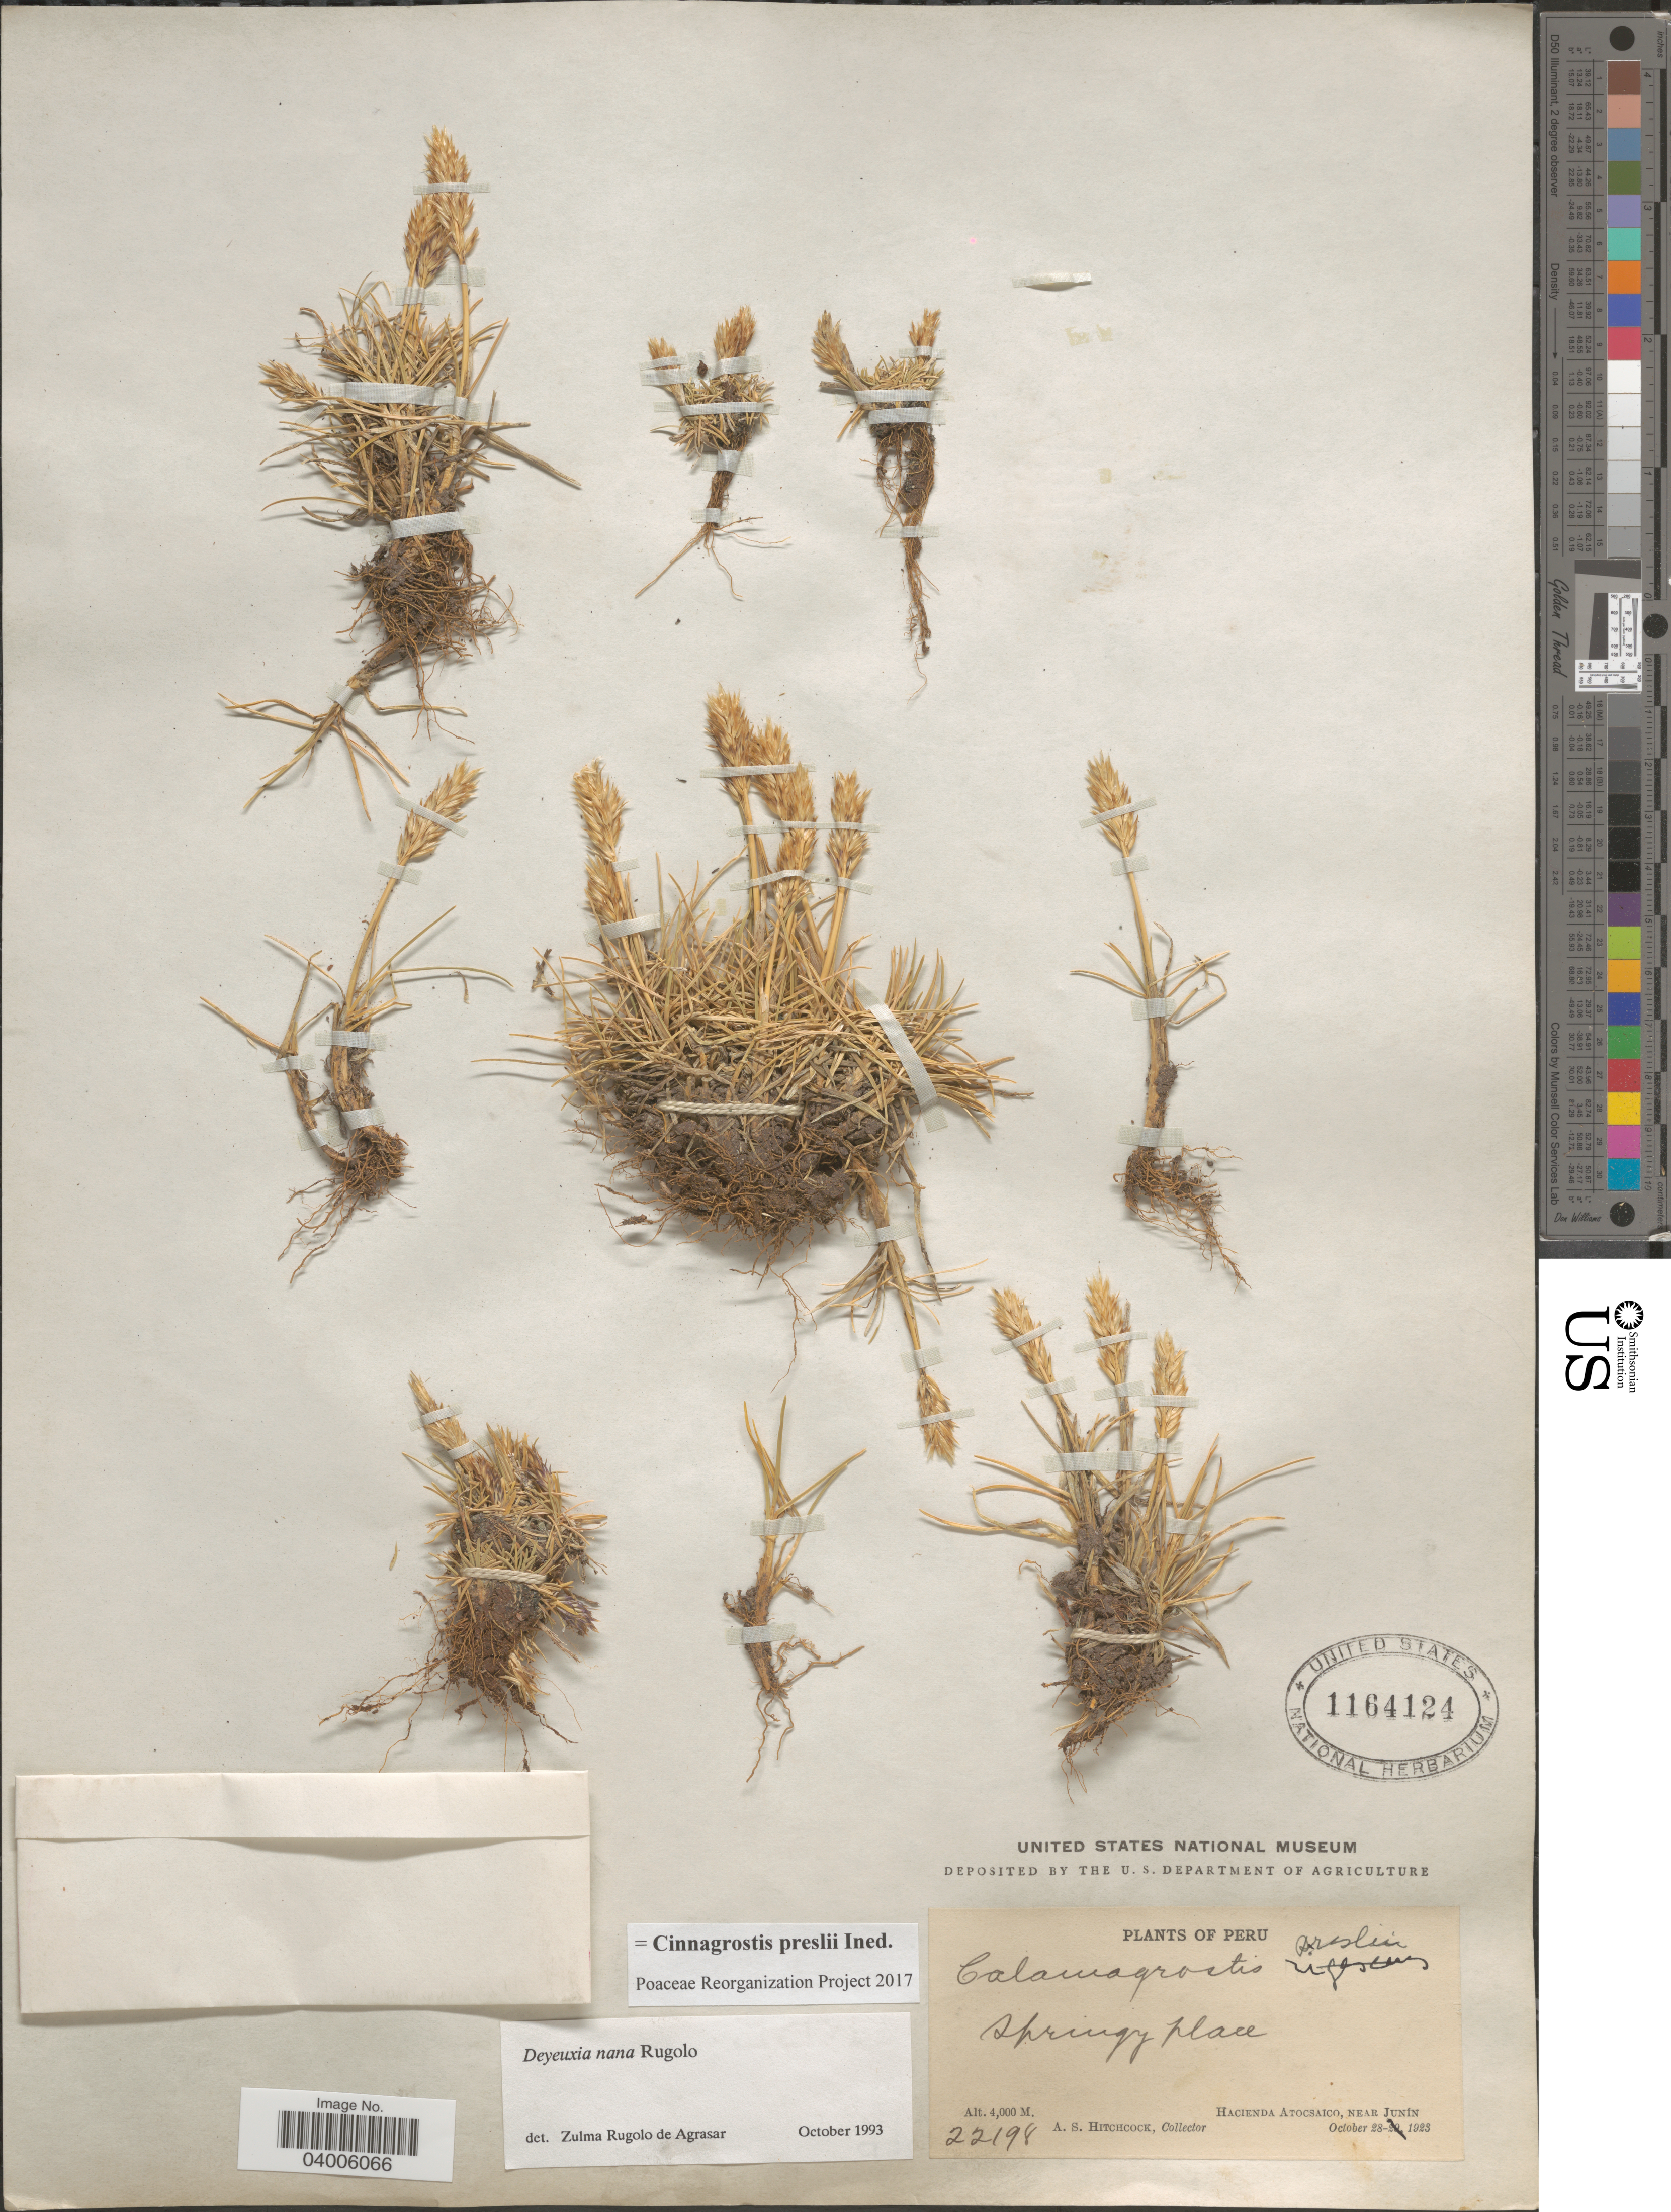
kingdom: Plantae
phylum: Tracheophyta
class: Liliopsida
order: Poales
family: Poaceae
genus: Cinnagrostis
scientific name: Cinnagrostis preslii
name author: (Kunth) P.M. Peterson et al.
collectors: A. S. Hitchcock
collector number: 22198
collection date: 1923-10-28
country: Peru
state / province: Junín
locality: Hacienda Atocsaico, near Junín.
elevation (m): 4000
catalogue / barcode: US 1164124